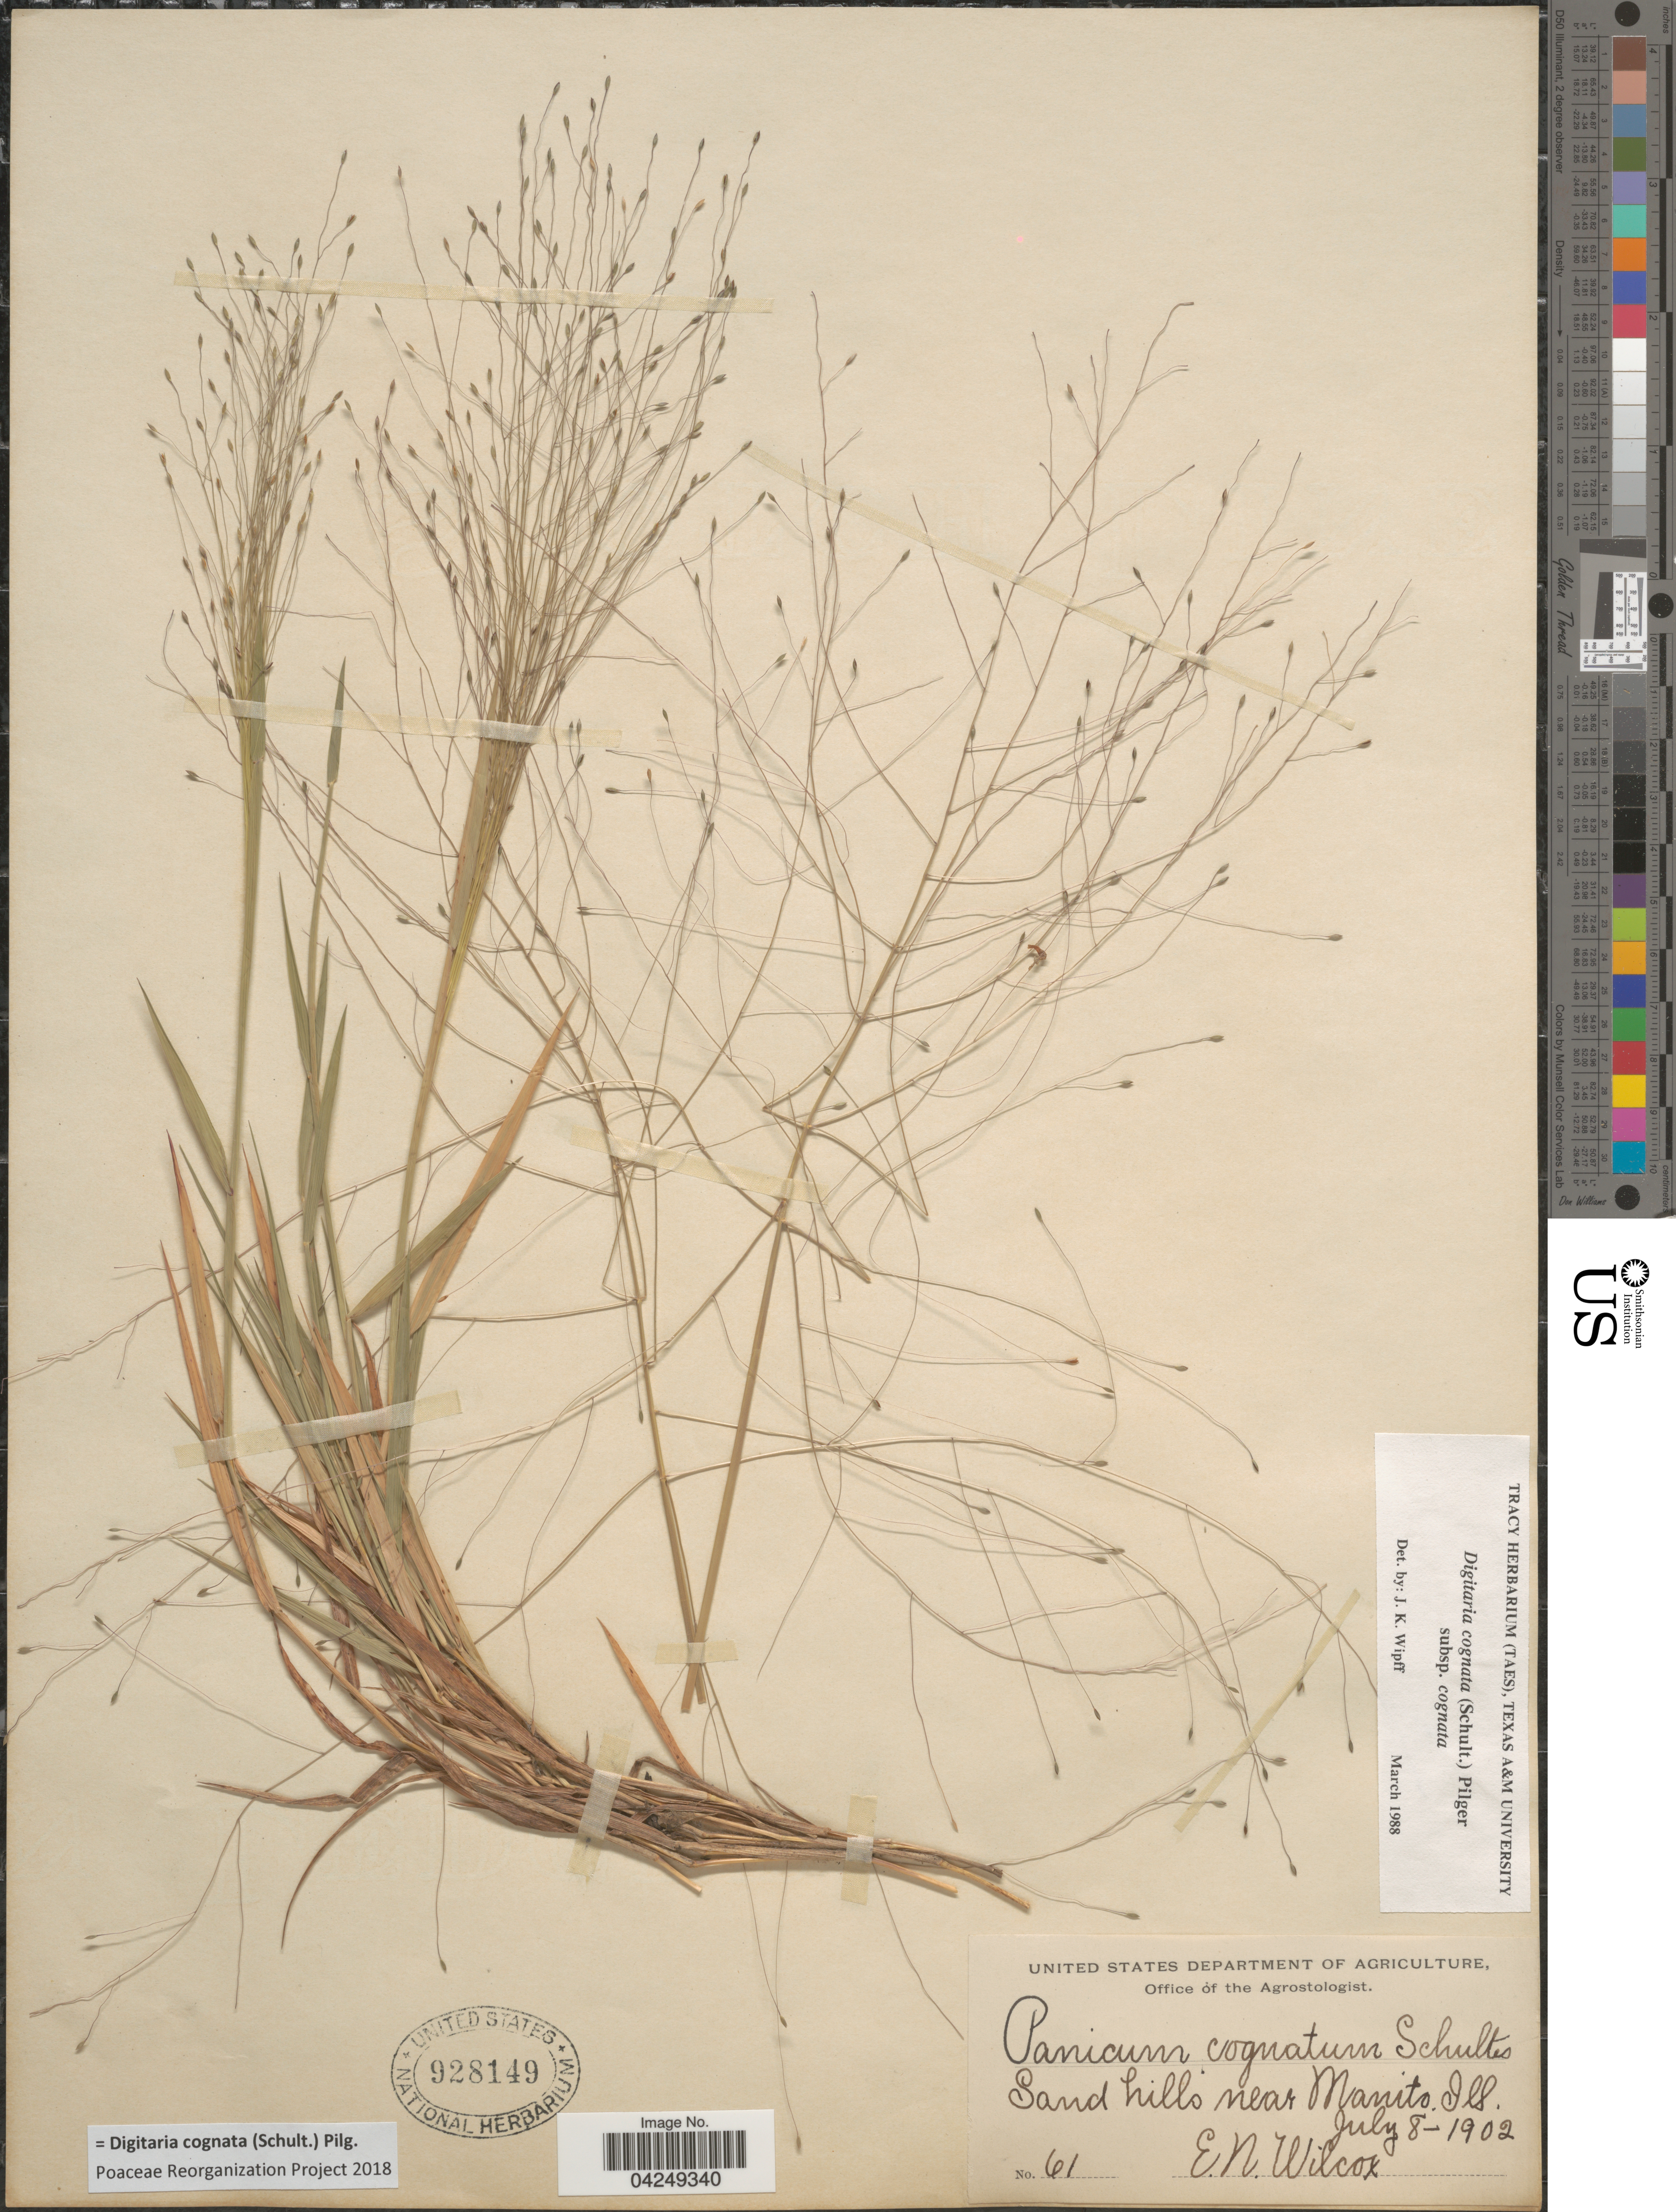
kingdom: Plantae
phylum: Tracheophyta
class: Liliopsida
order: Poales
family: Poaceae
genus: Digitaria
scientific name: Digitaria cognata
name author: (Scult.) Pilg.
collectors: E. Wilcox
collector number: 61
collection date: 1902-07-08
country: United States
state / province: Illinois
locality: Sand hills near Manito.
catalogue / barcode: US 928149